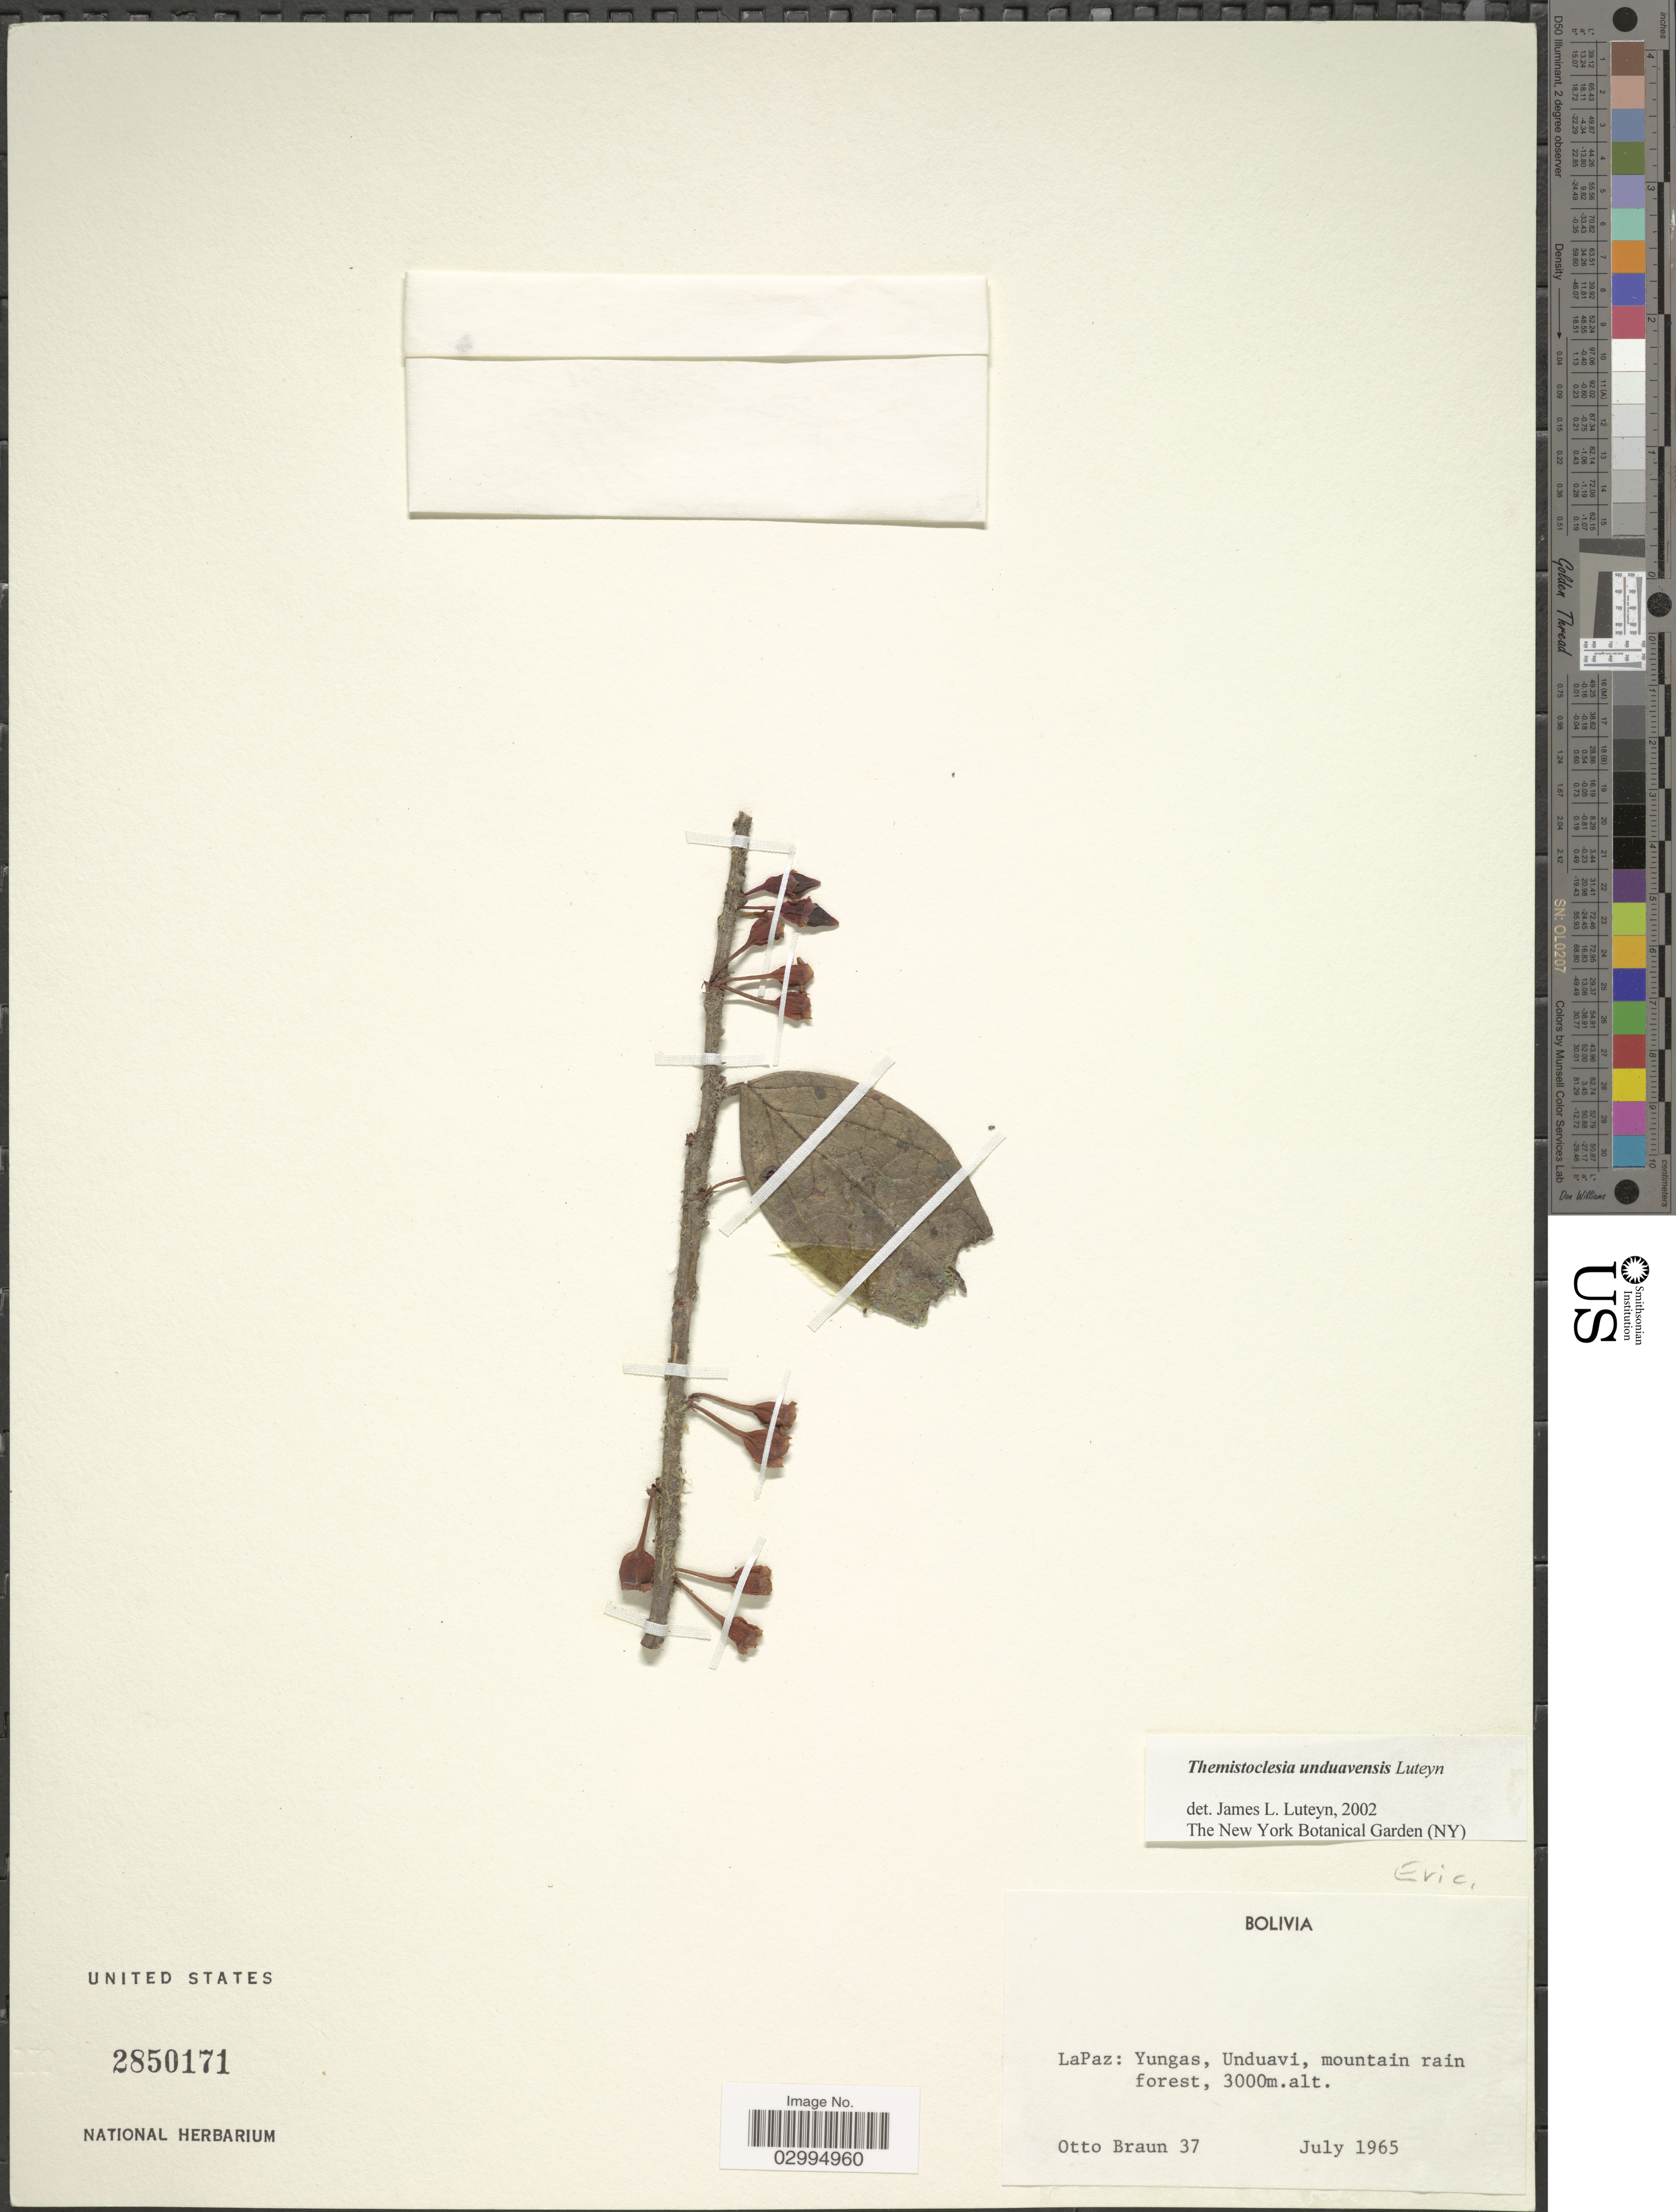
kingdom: Plantae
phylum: Tracheophyta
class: Magnoliopsida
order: Ericales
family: Ericaceae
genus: Themistoclesia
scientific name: Themistoclesia unduavensis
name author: Luteyn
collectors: O. Braun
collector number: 37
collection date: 1965-07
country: Bolivia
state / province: La Paz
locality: Yungas, Unduavi, mountain rain forest.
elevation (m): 3000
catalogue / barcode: US 2850171